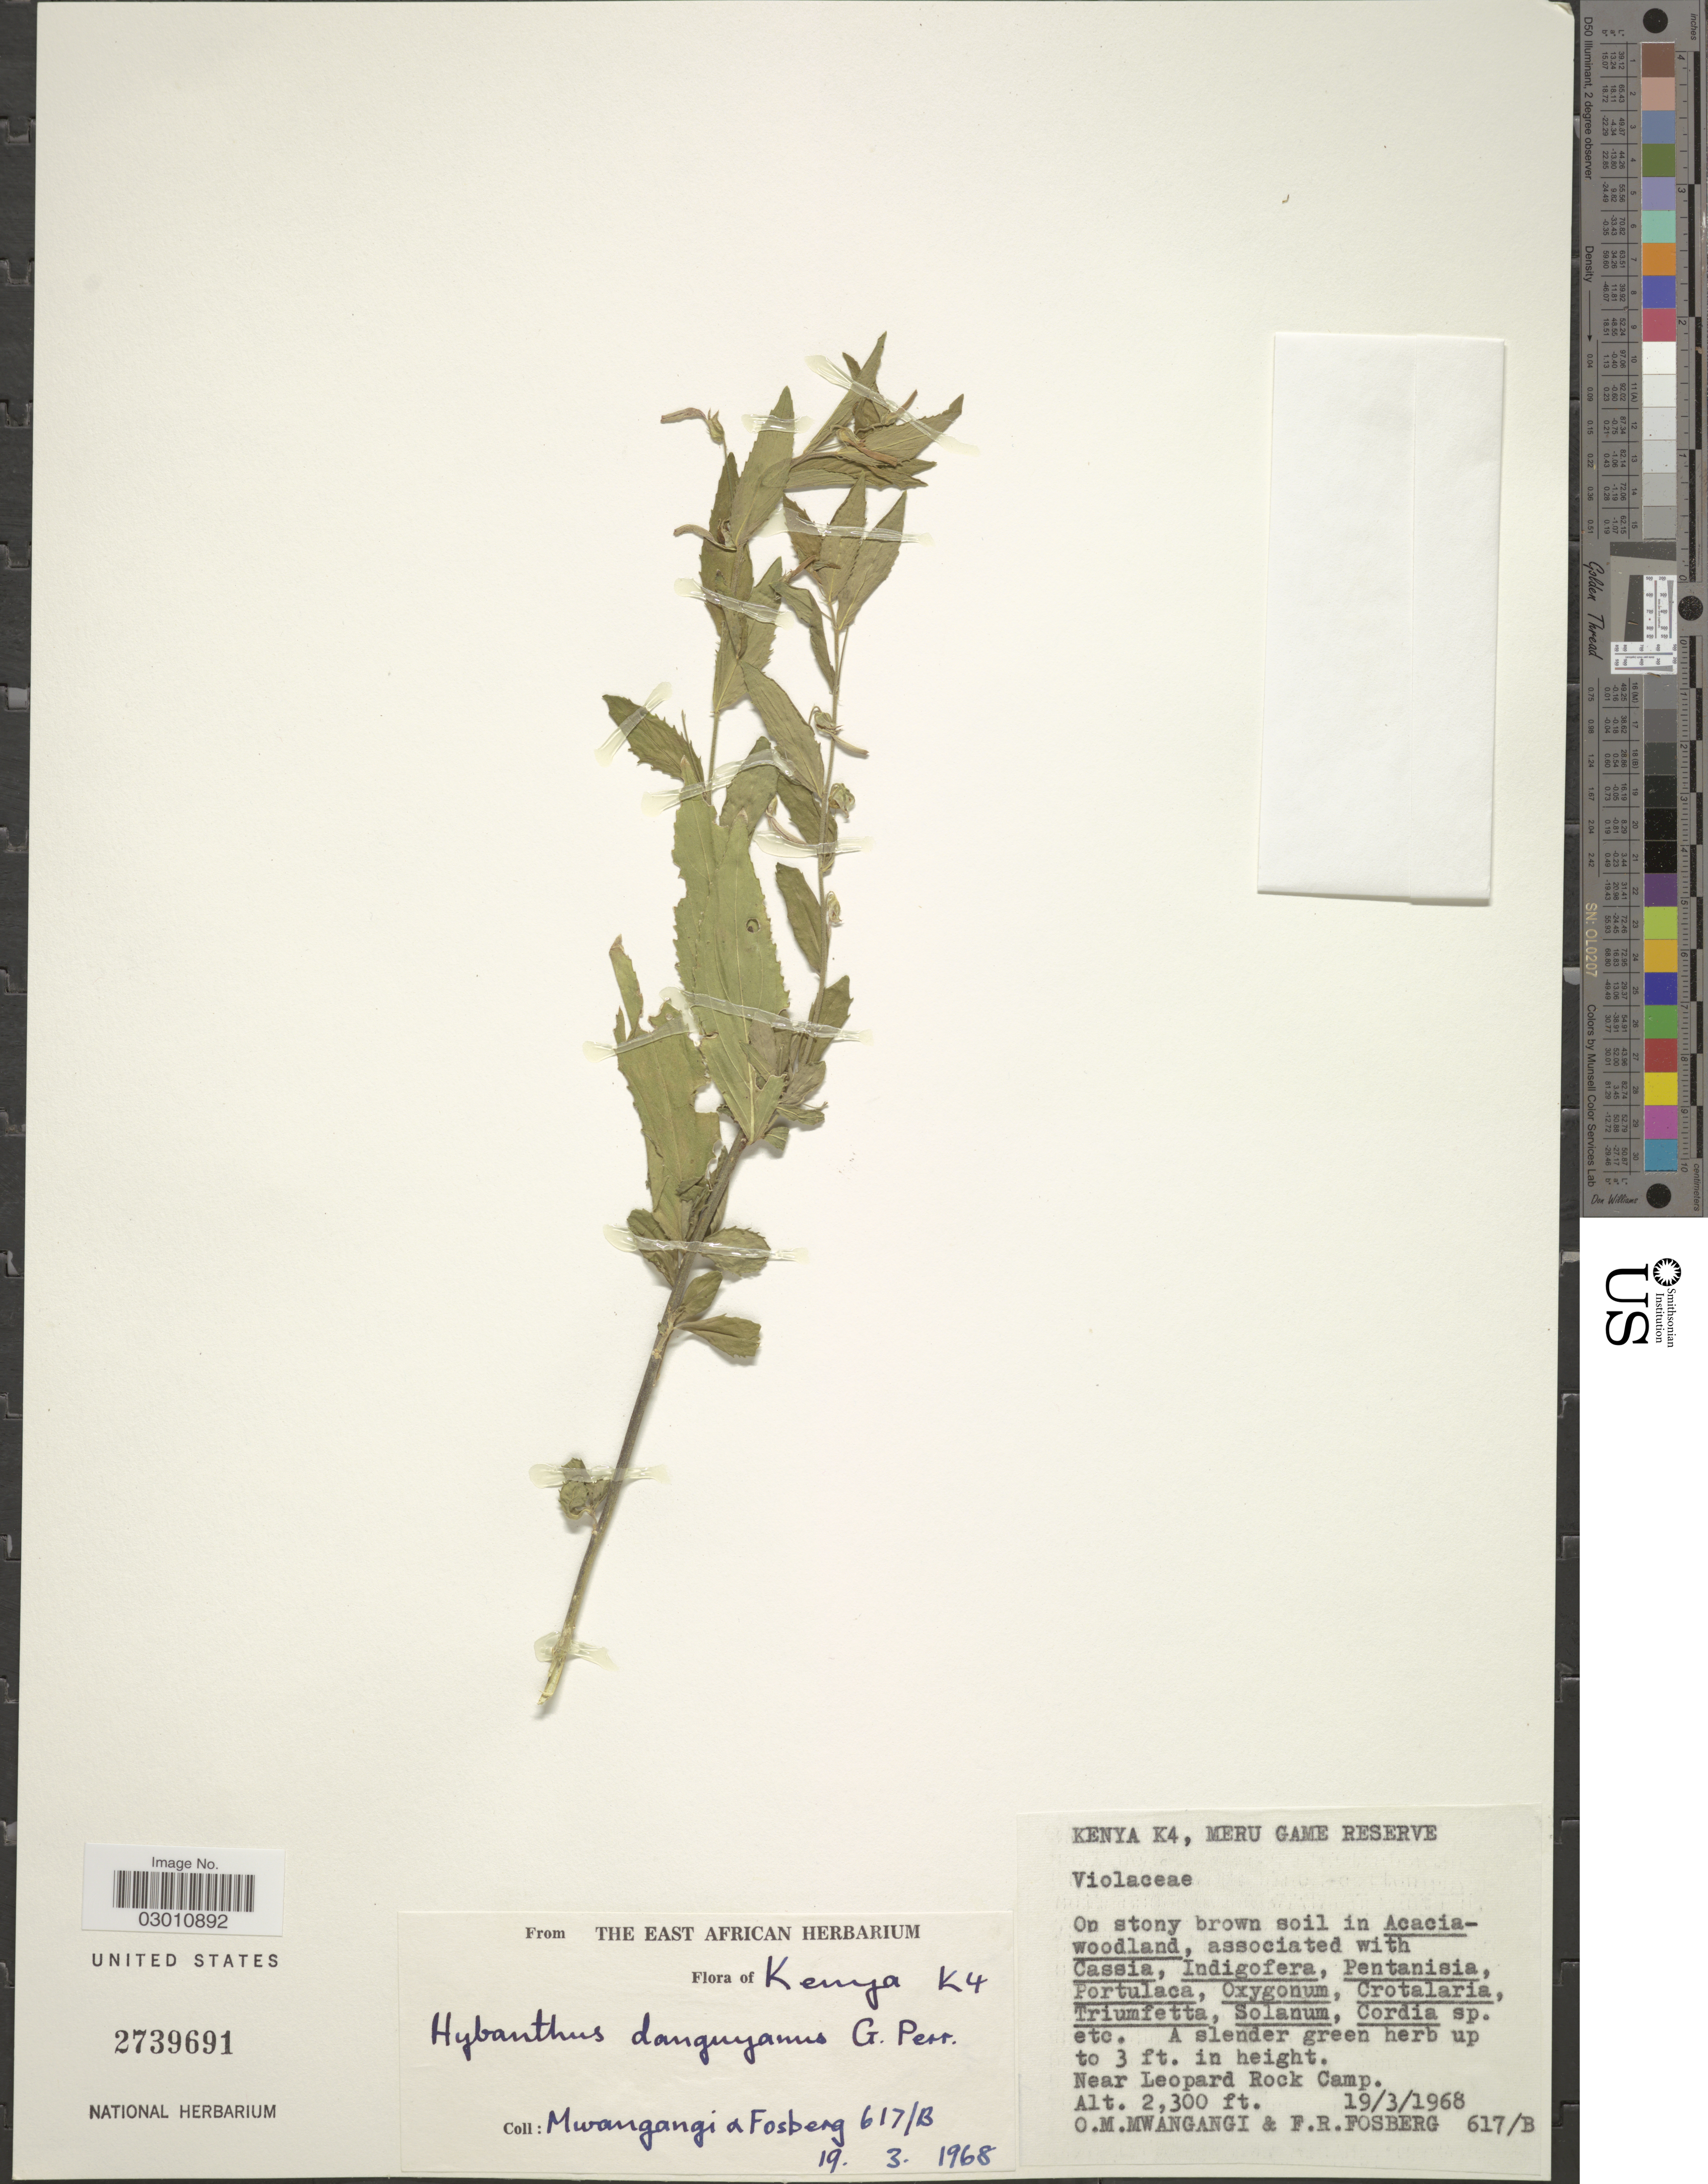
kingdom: Plantae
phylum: Tracheophyta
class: Magnoliopsida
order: Malpighiales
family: Violaceae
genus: Pigea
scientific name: Pigea danguyana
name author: (H. Perrier) P.I. Forst.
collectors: O. M. Mwangangi & F. R. Fosberg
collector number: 617/B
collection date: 1968-03-19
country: Kenya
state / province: Meru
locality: K4, Meru Game Reserve. Near Leopard Rock Camp.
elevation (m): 701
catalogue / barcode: US 2739691